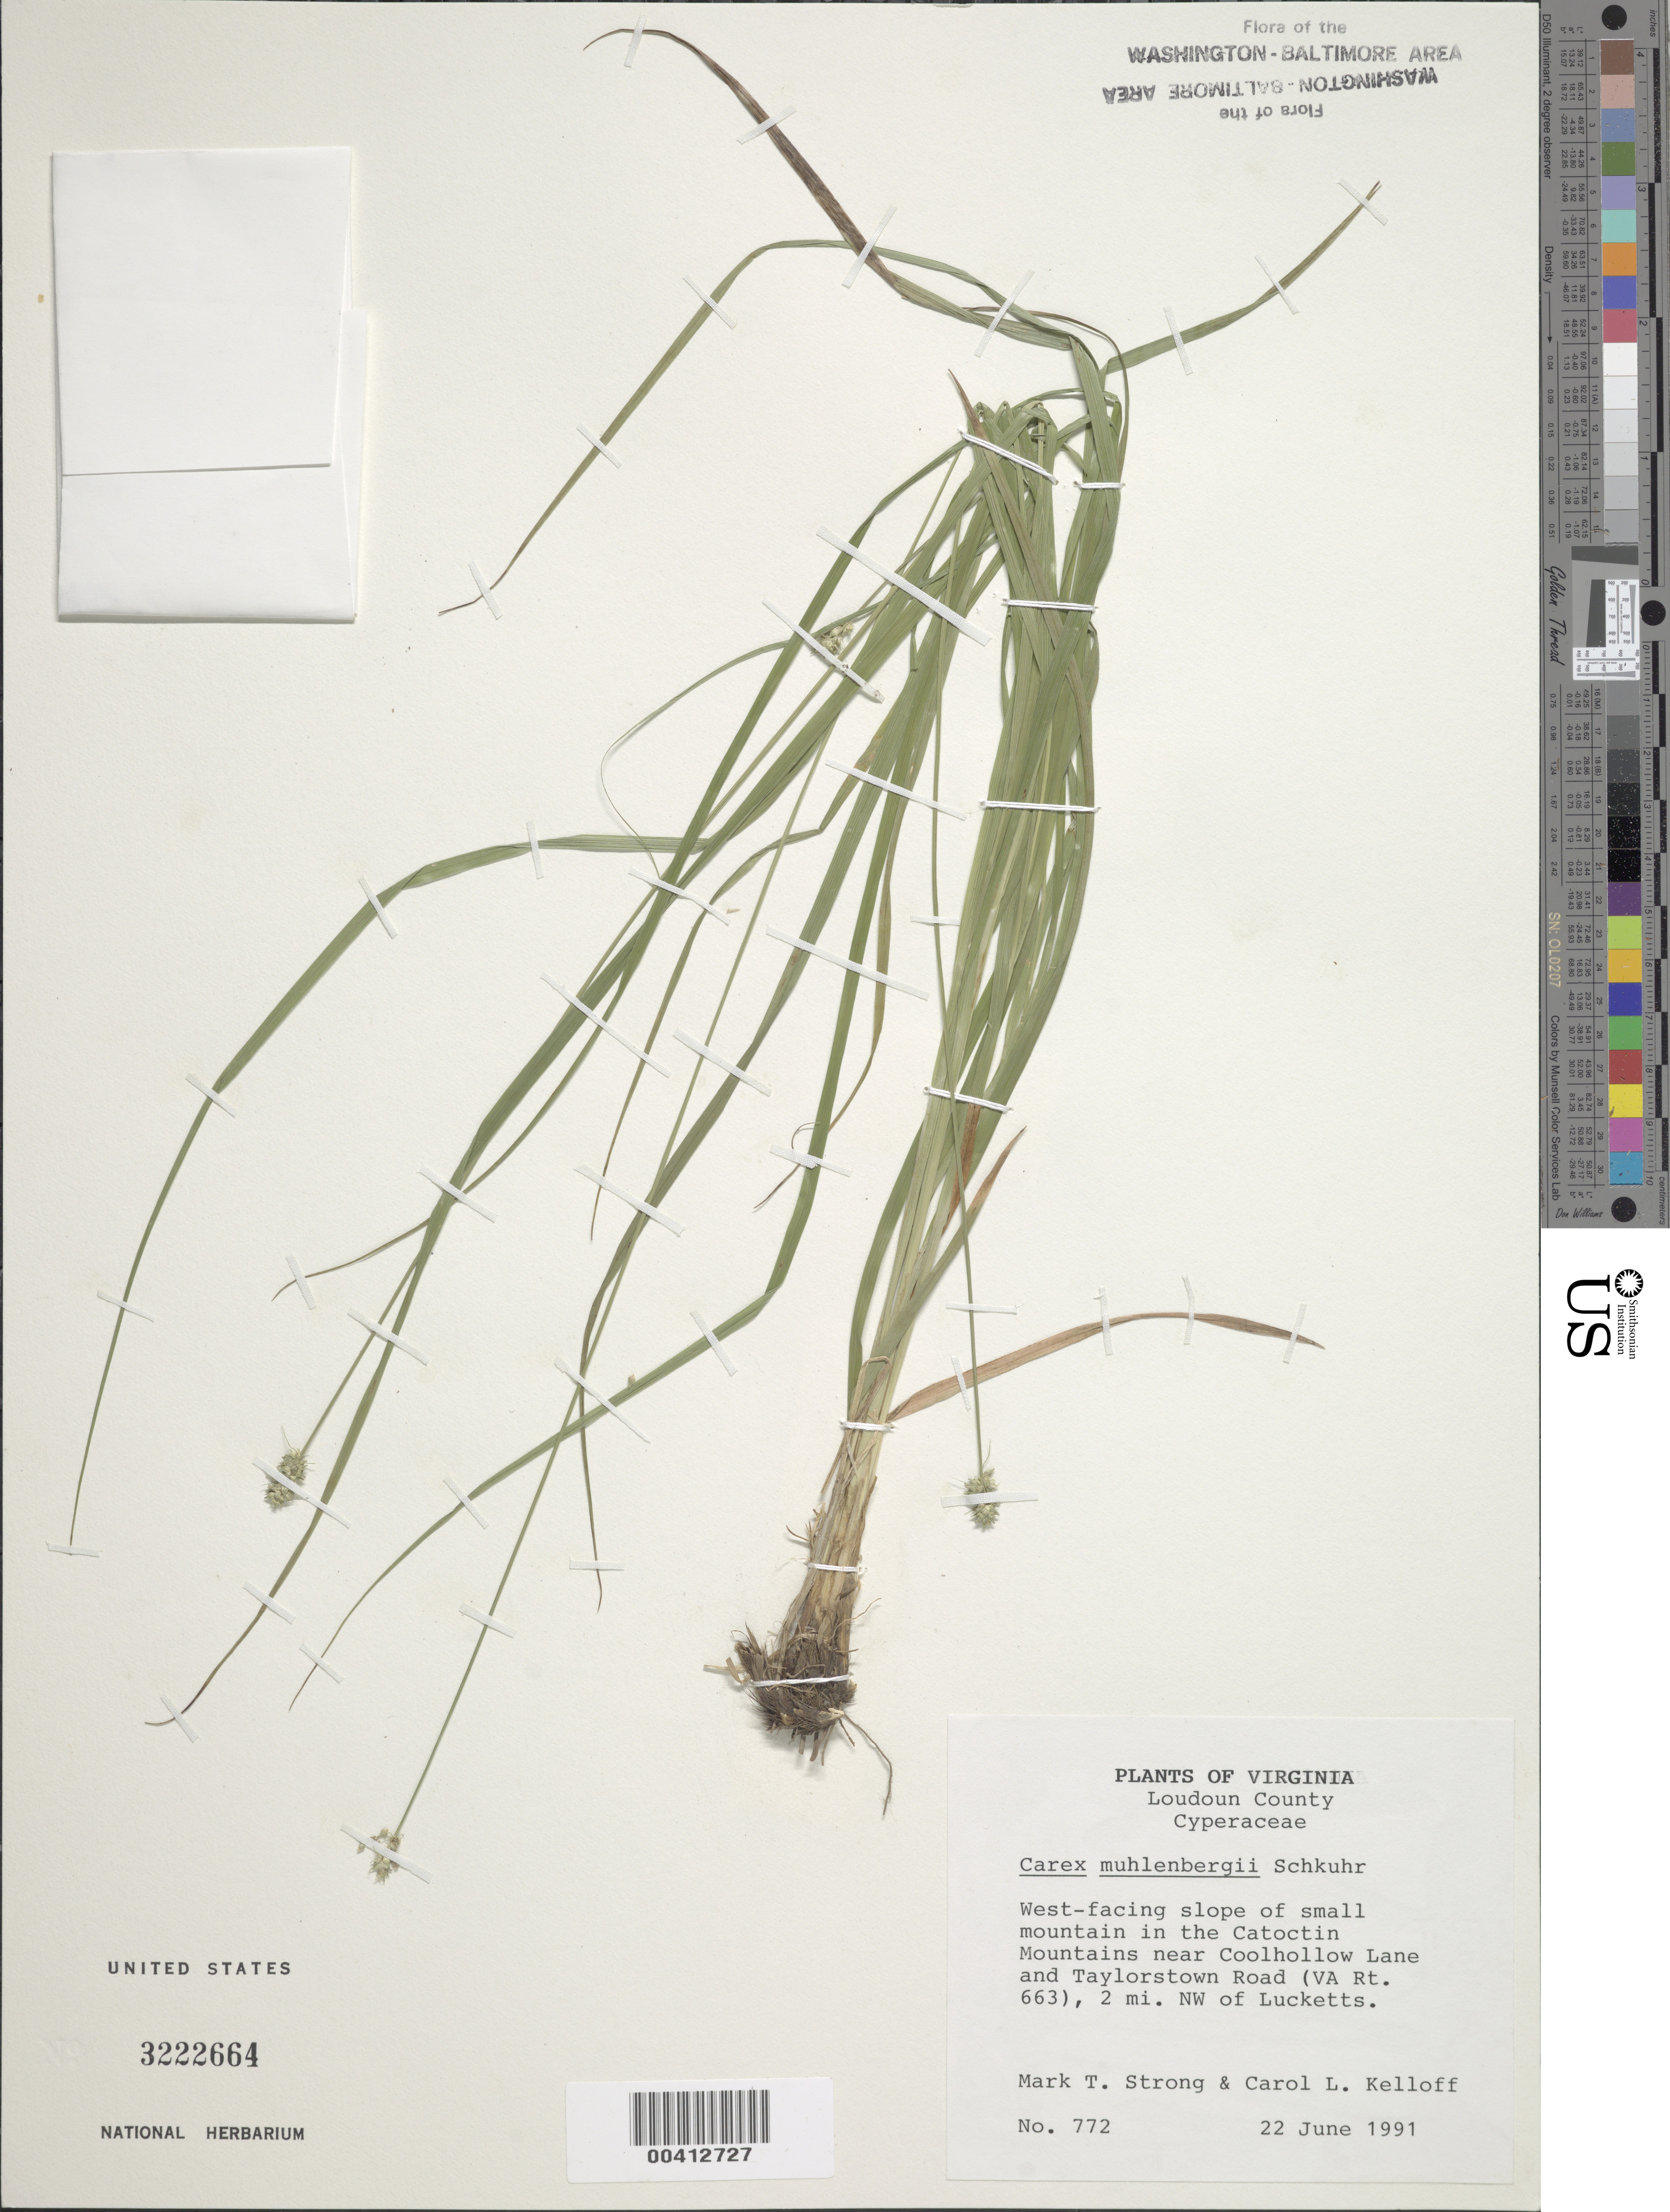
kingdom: Plantae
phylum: Tracheophyta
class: Liliopsida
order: Poales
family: Cyperaceae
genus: Carex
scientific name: Carex muehlenbergii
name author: Willd.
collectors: M. T. Strong & C. L. Kelloff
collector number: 772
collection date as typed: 22 Jun 1991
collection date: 1991-06-22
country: United States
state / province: Virginia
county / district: Loudoun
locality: NW of Lucketts, in Catoctin Mountains near Coolhollow Lane and Taylorstown Road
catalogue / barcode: US 3222664